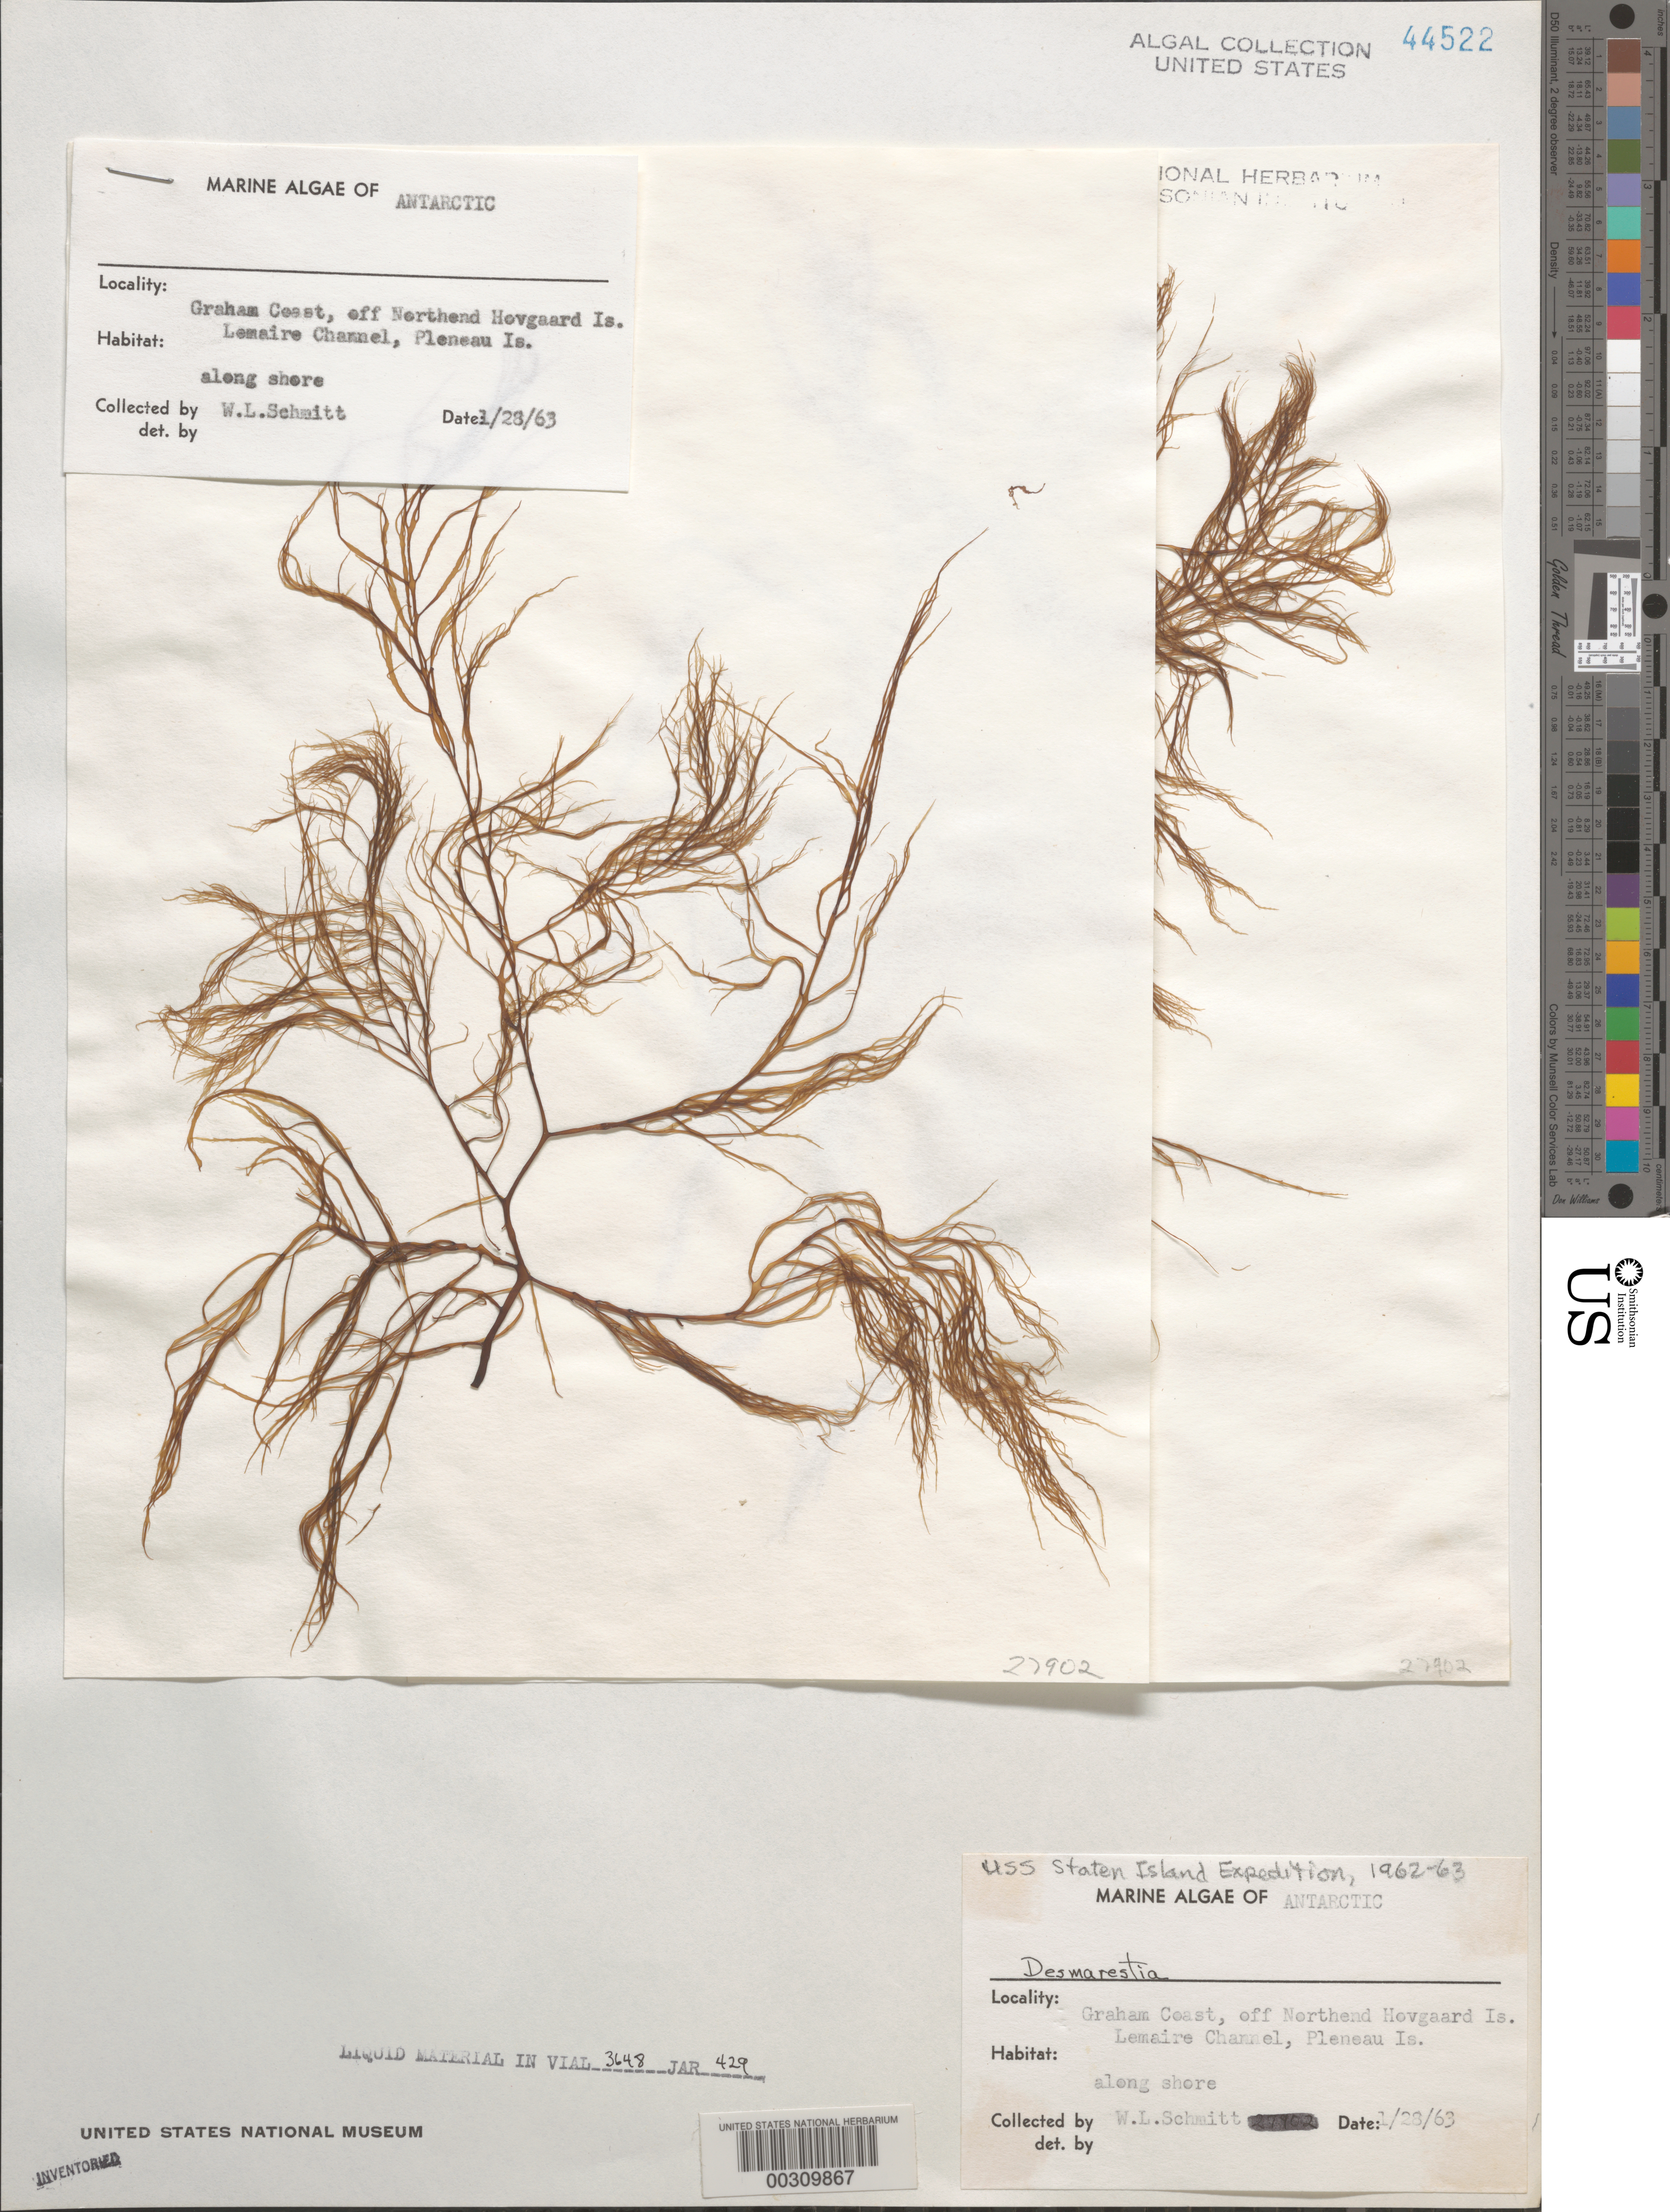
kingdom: Chromista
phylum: Ochrophyta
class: Phaeophyceae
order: Desmarestiales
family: Desmarestiaceae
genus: Desmarestia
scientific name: Desmarestia sp.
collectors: W. L. Schmitt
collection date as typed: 28 Jan 1963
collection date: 1963-01-28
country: Antarctica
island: Pleneau Island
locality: Off north end of Hovgaard Island, Lemaire Channel, Graham Land, Antarctic Peninsula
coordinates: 65 05'18"S, 64 02'24"W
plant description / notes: USS Staten Island Expedition, 1962-1963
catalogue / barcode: US 44522